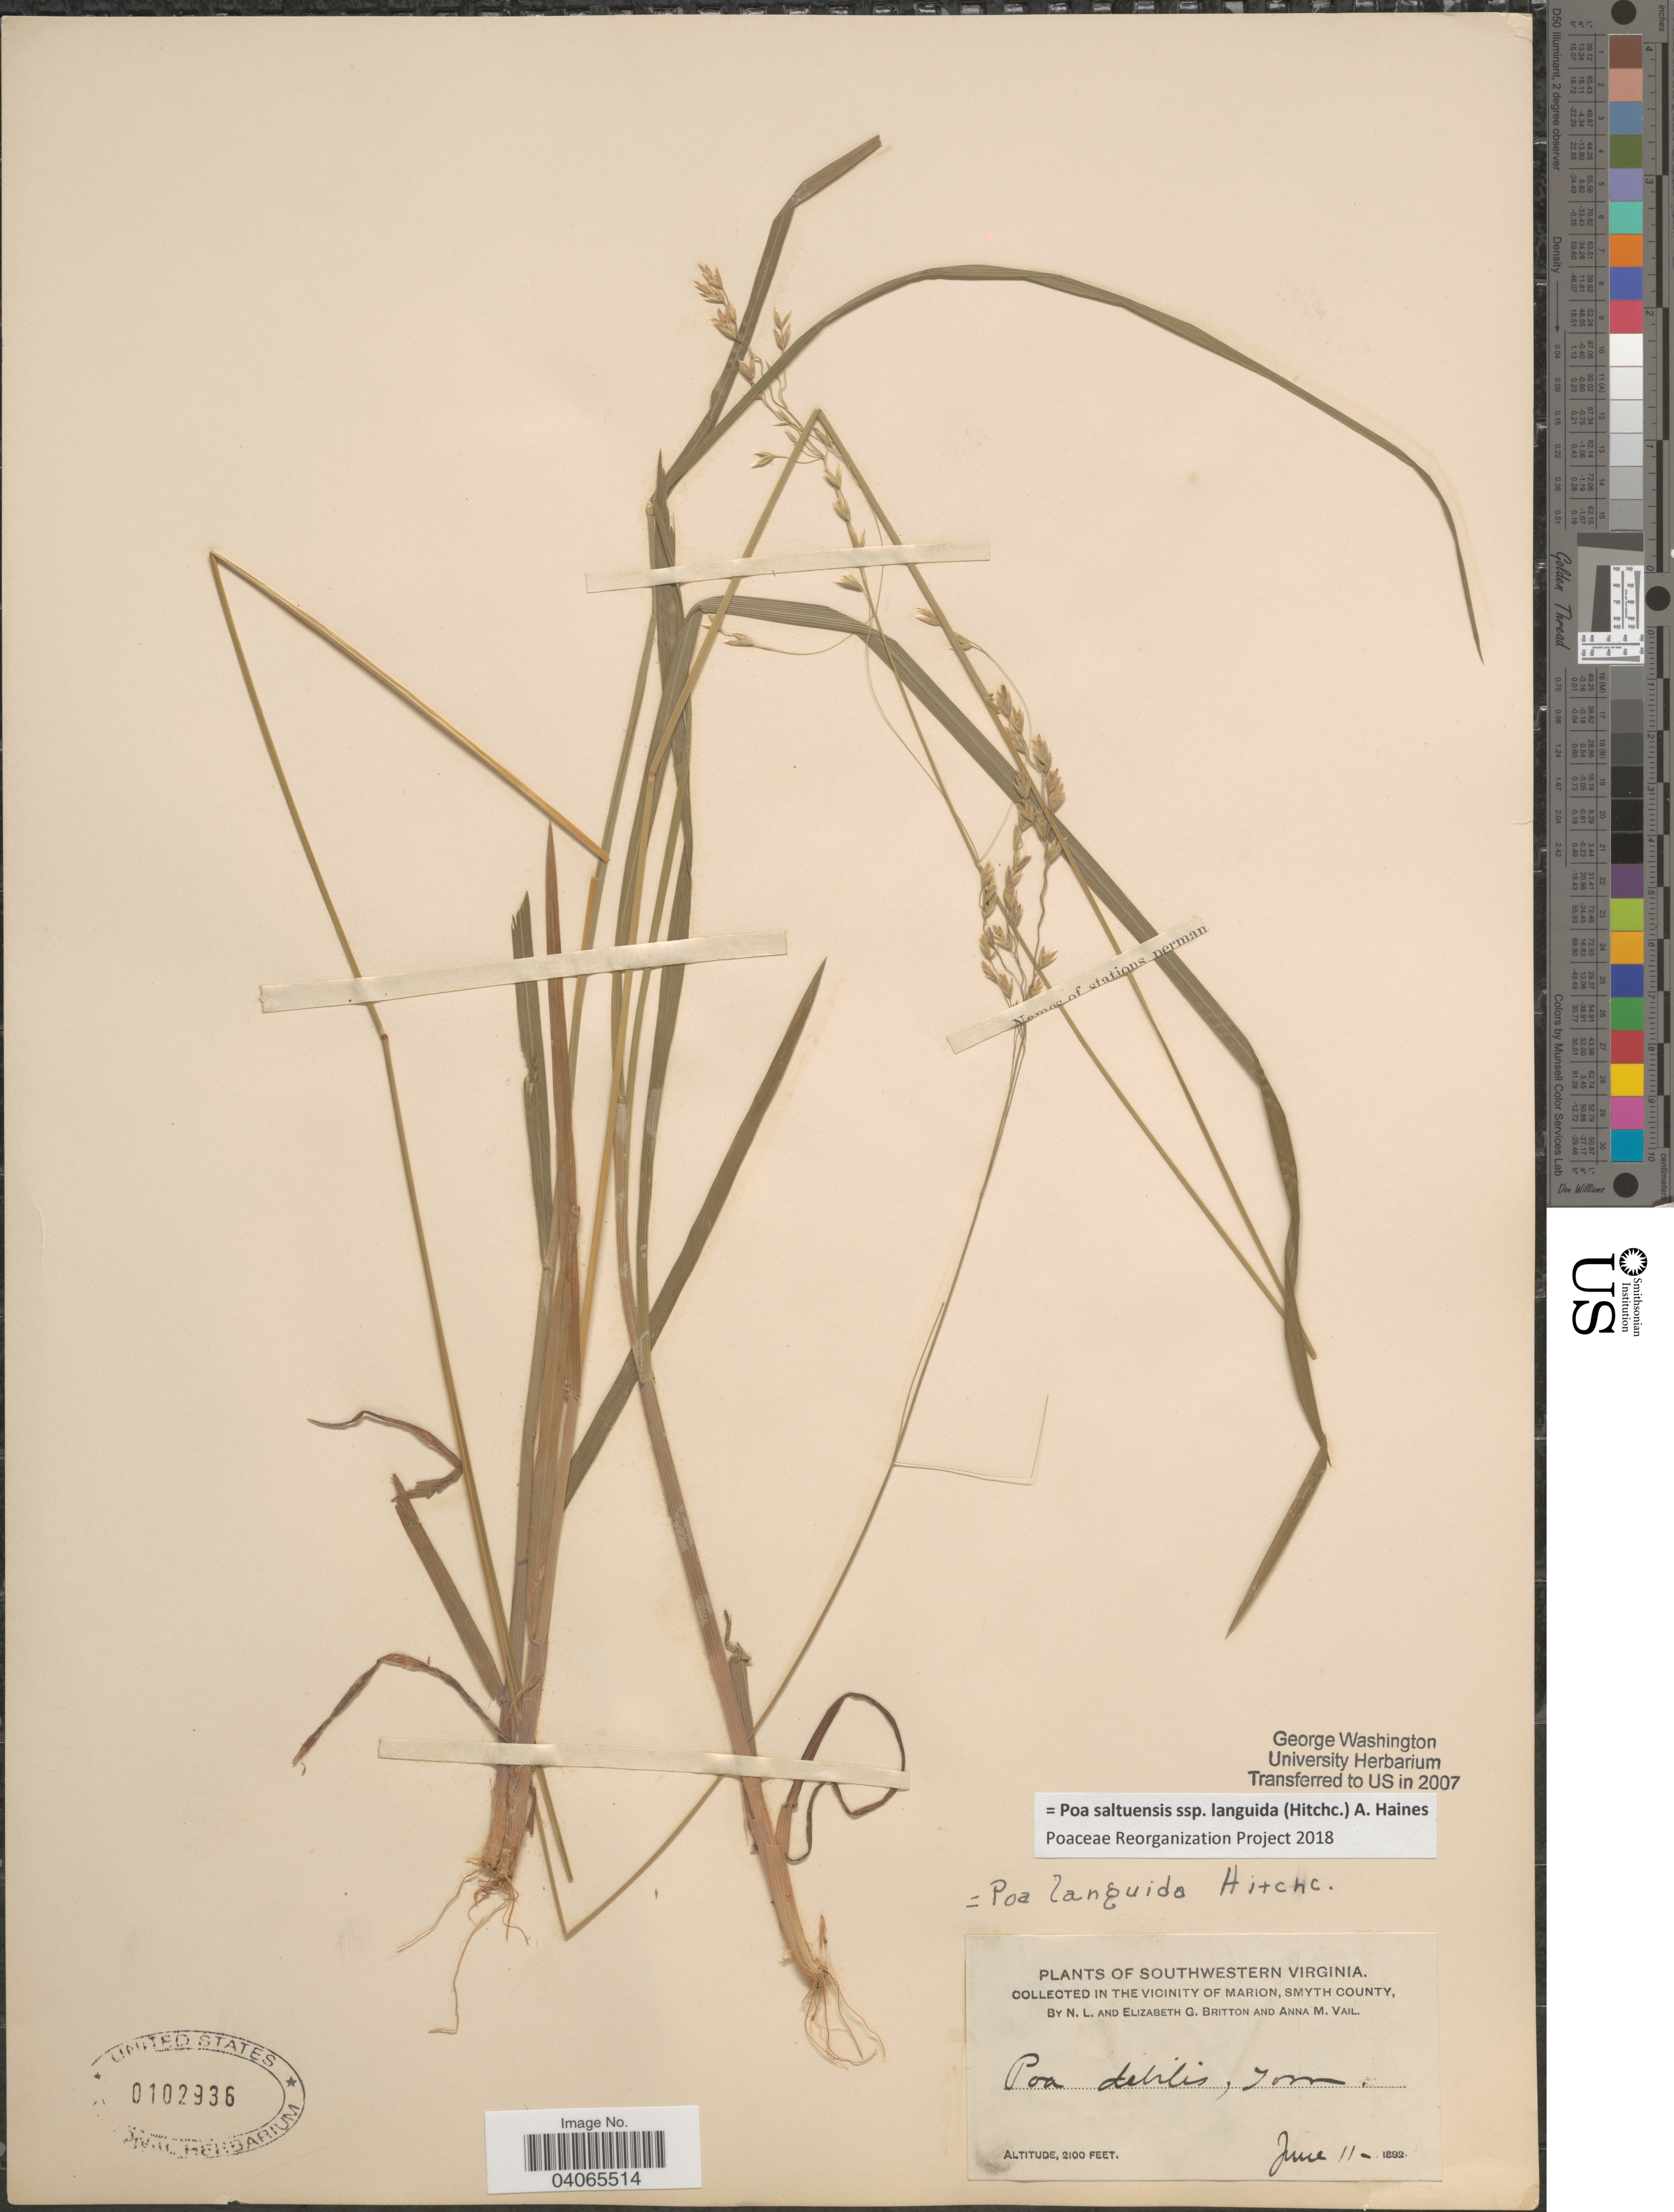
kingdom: Plantae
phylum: Tracheophyta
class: Liliopsida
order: Poales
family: Poaceae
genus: Poa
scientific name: Poa saltuensis subsp. languida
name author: (Hitchc.) A. Haines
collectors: Mrs. N. L. Britton, E. G. Britton & A. Vail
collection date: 1892-06-11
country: United States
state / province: Virginia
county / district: Smyth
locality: Southwestern Virginia. In the vicinity of Marion, Smyth County.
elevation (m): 640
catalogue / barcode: US 102936